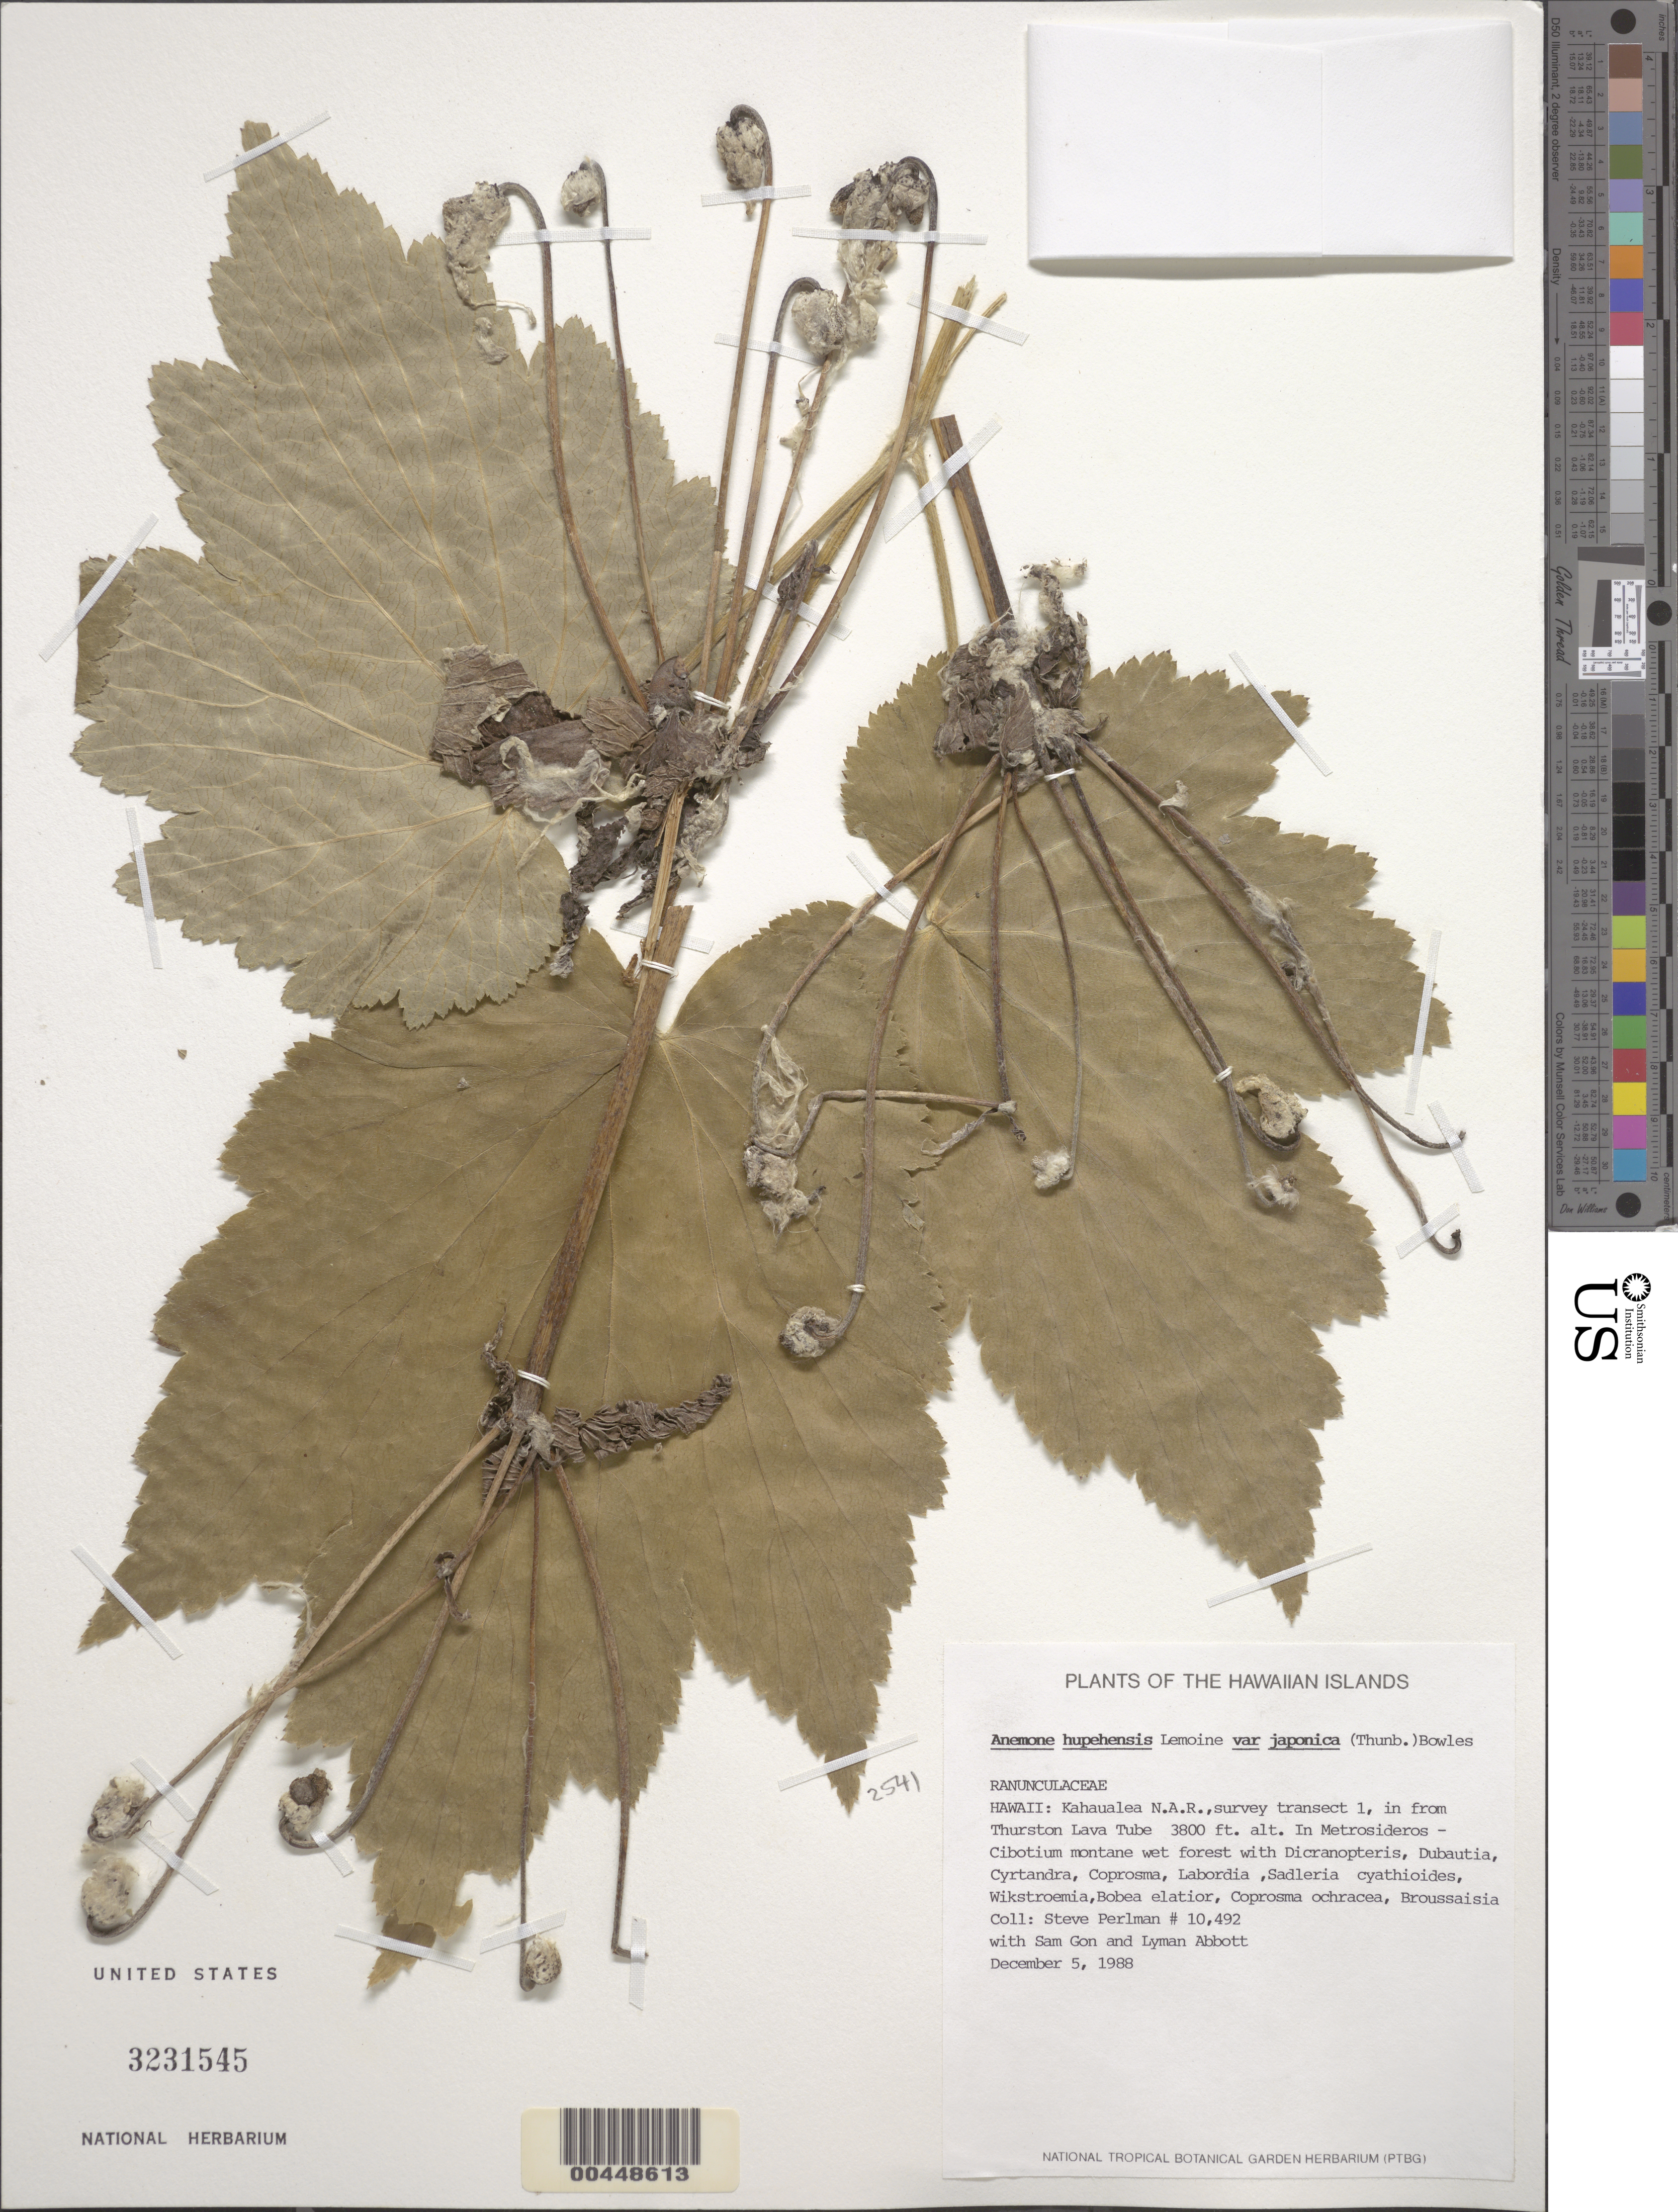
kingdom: Plantae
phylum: Tracheophyta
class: Magnoliopsida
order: Ranunculales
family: Ranunculaceae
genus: Anemone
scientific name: Anemone hupehensis var. japonica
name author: (Thunb.) Bowles & Stearn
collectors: S. P. Perlman, S. Gon & L. Abbott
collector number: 10492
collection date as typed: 5 Dec 1988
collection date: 1988-12-05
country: United States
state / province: Hawaii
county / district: Hawaii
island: Hawaii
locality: Kahaualea NAR, survey transect 1, in from Thurston Lava Tube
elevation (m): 1158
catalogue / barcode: US 3231545